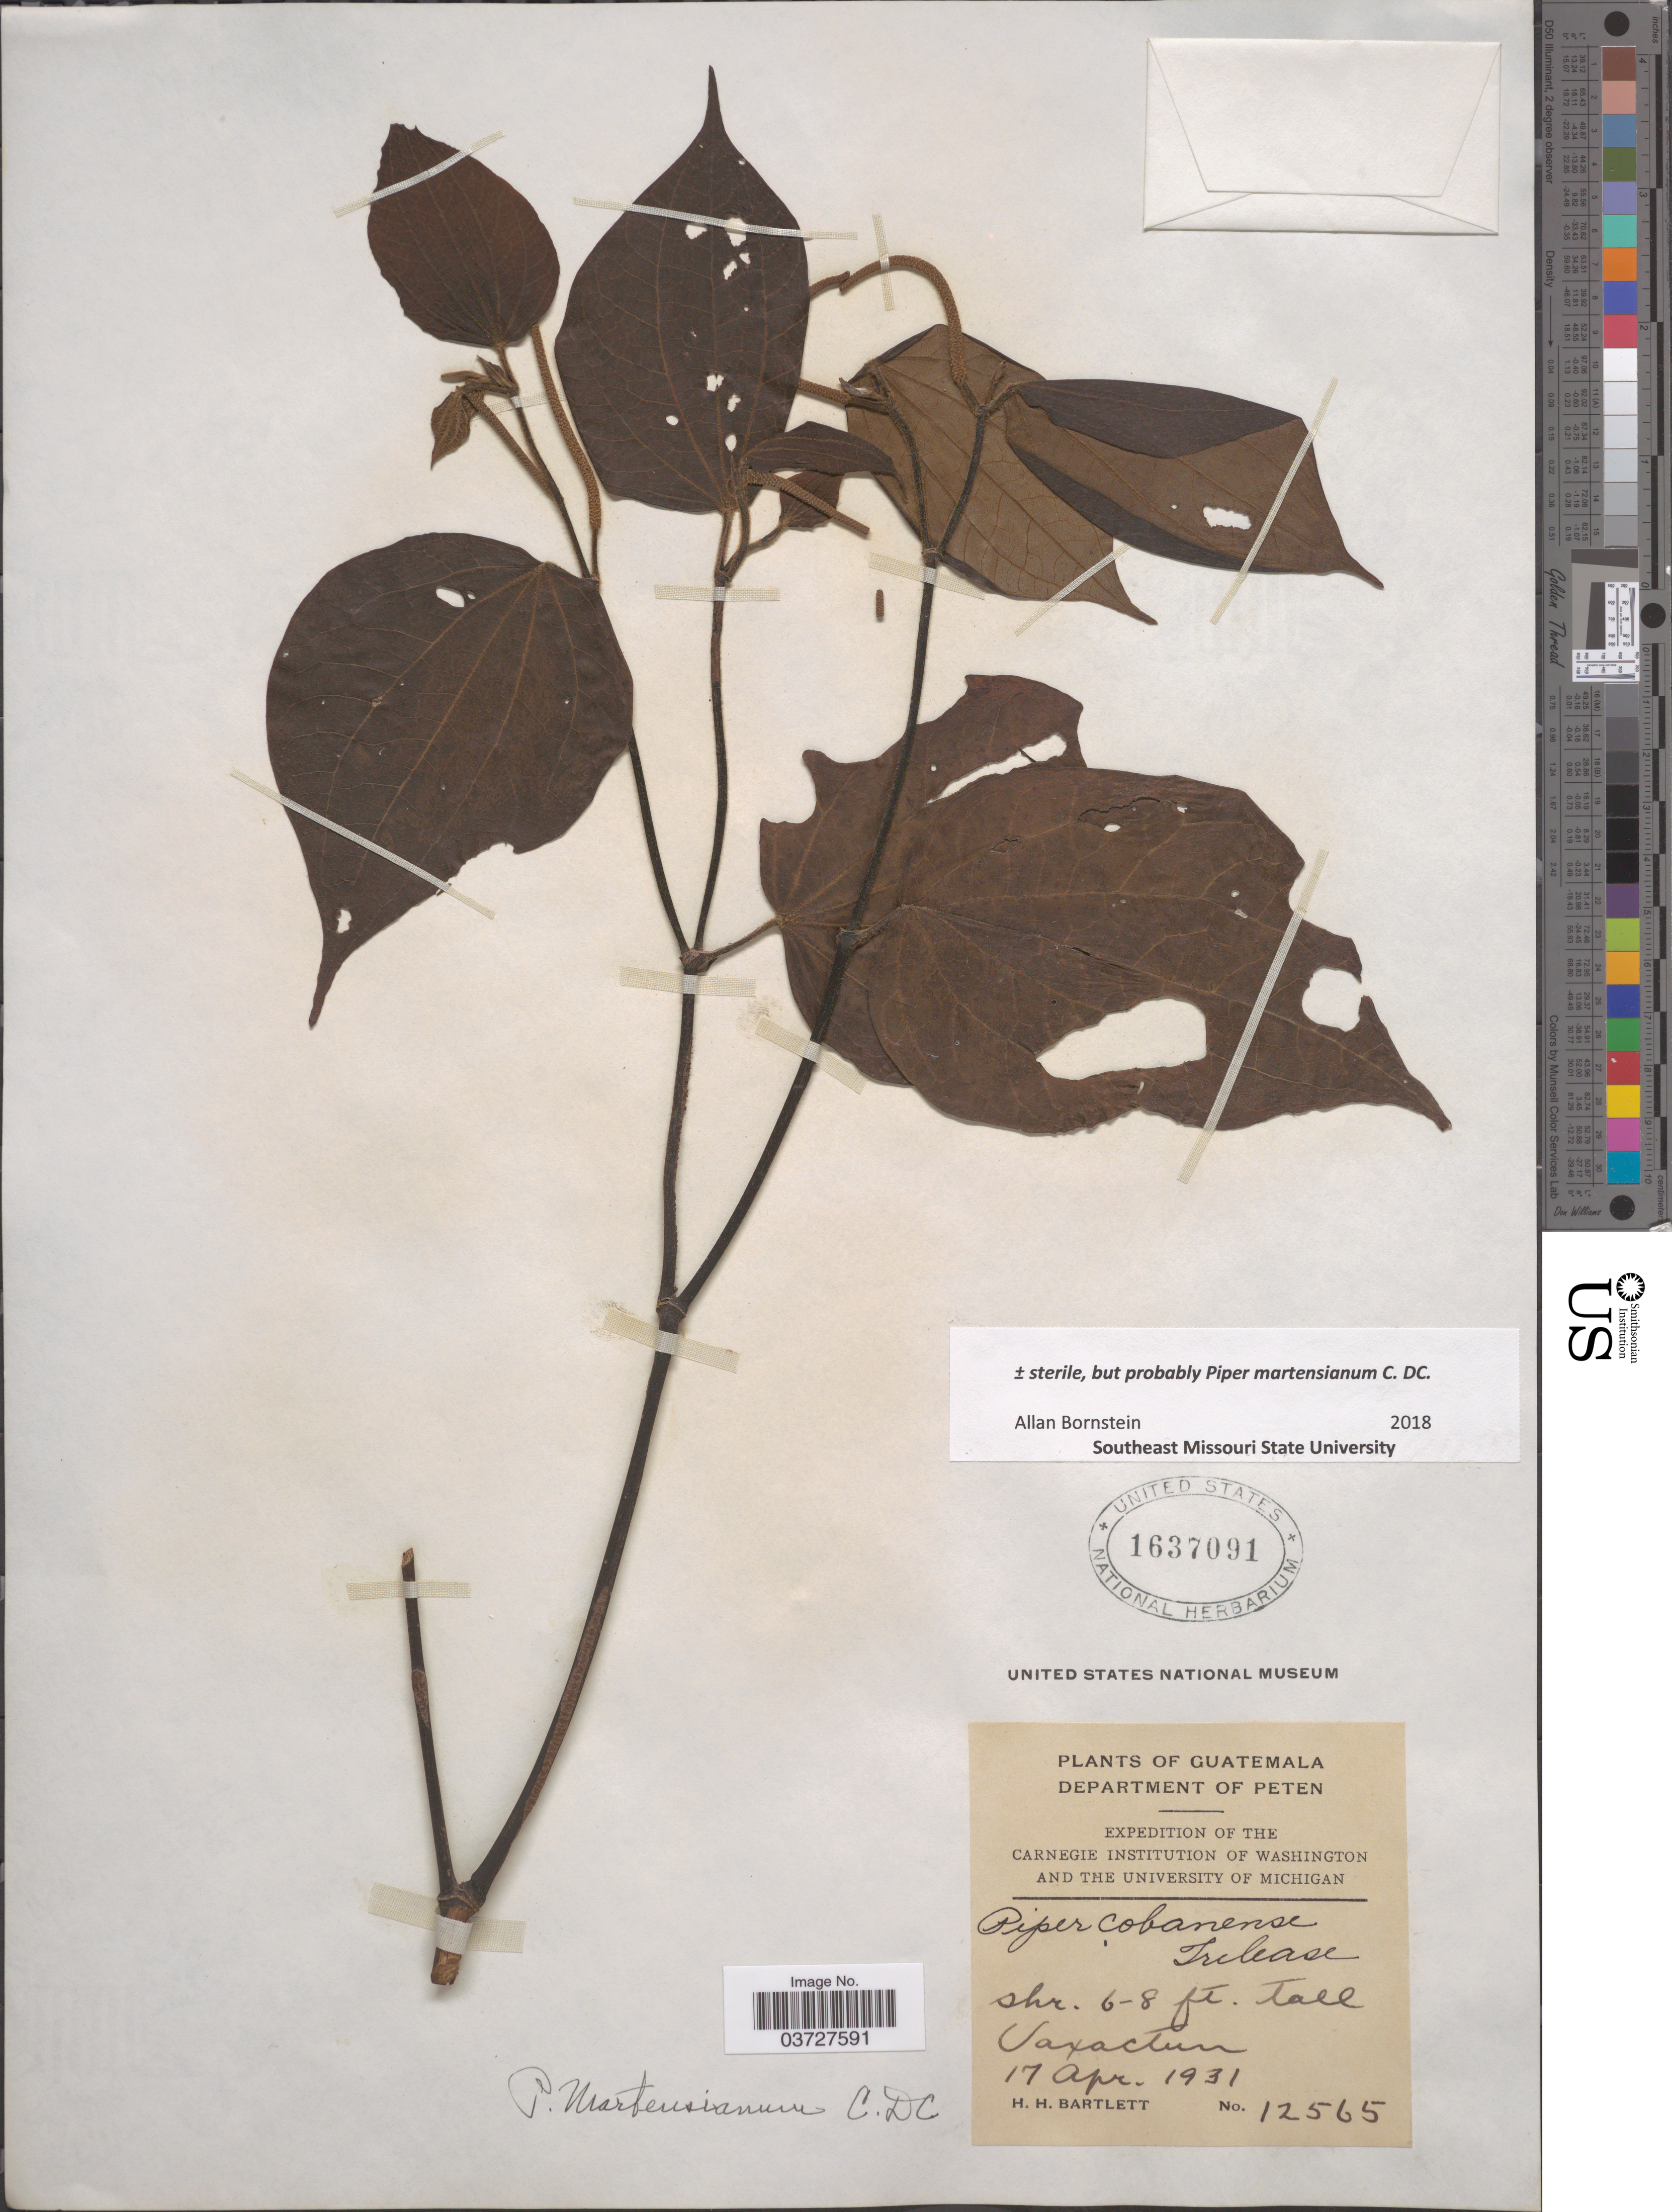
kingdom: Plantae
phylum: Tracheophyta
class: Magnoliopsida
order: Piperales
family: Piperaceae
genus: Piper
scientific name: Piper martensianum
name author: C. DC.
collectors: H. H. Bartlett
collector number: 12565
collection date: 1931-04-17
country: Guatemala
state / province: El Peten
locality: Department of Peten. Uaxactun.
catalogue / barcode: US 1637091